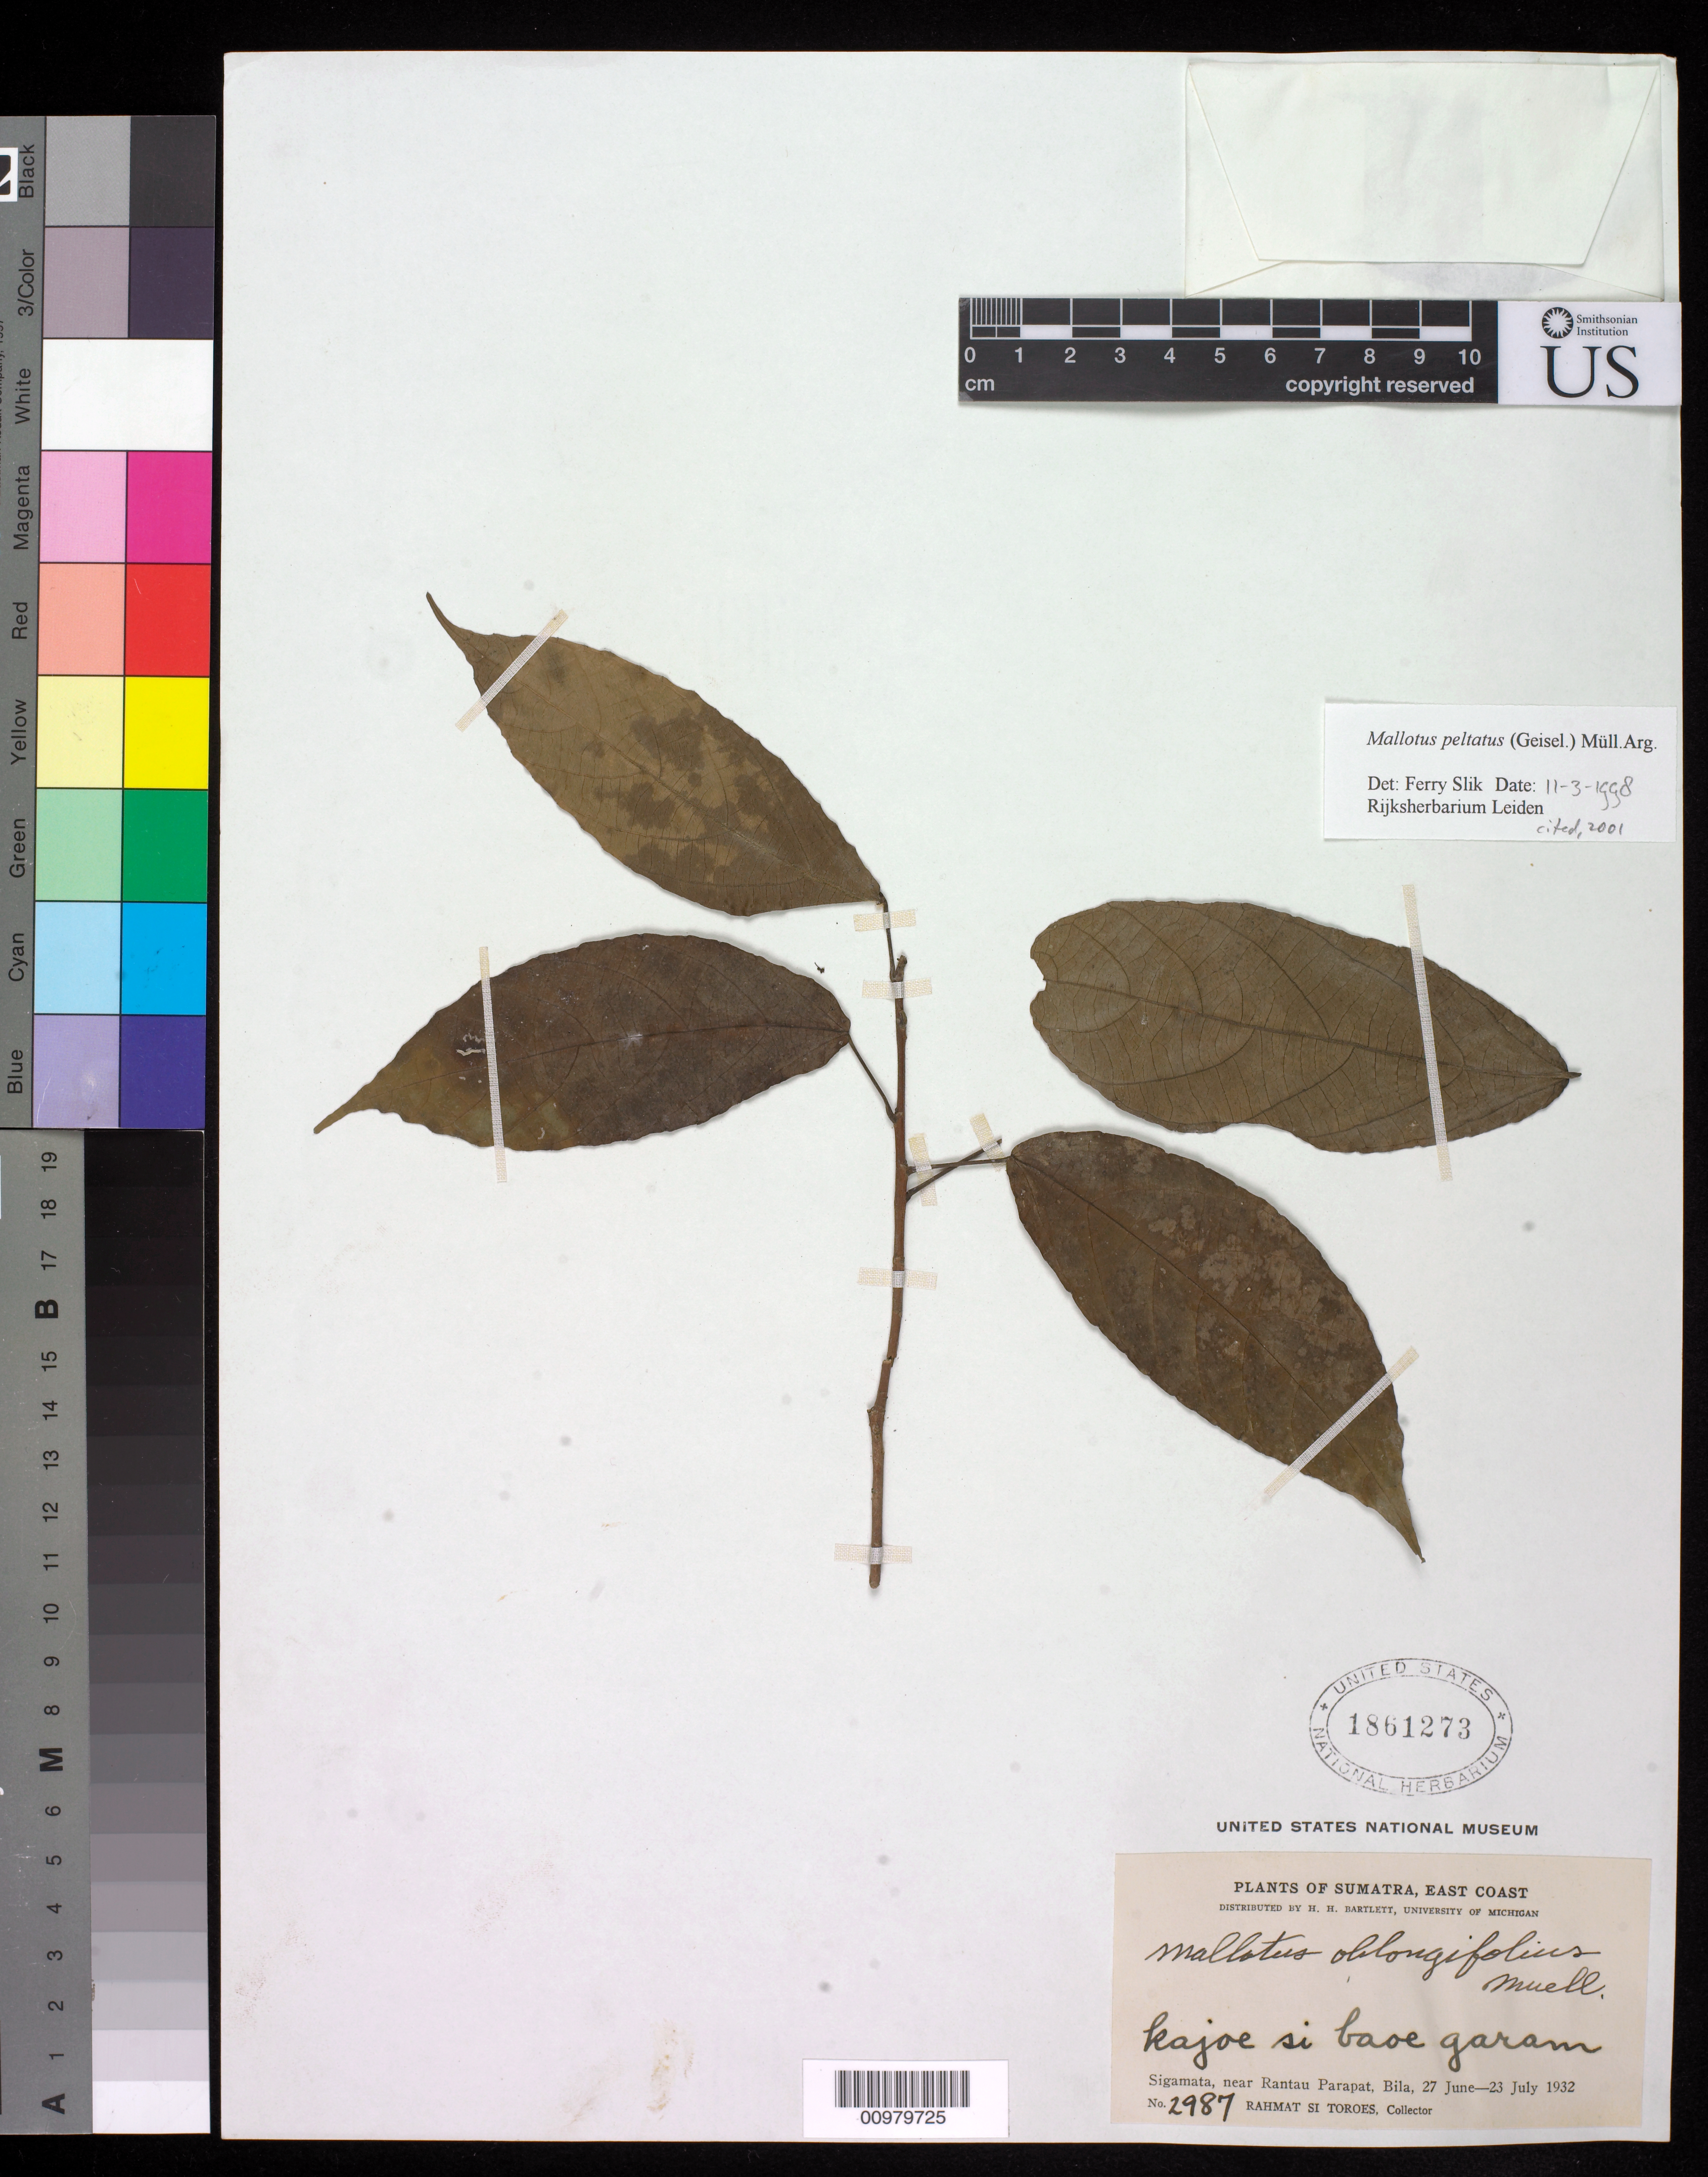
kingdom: Plantae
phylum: Tracheophyta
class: Magnoliopsida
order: Malpighiales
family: Euphorbiaceae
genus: Mallotus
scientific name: Mallotus peltatus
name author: (Geiseler) Müll. Arg.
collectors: Rahmat Si Boeea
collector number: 2987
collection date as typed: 27 Jun 1932 to 23 Jul 1932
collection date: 1932-06-27/1932-07-23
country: Indonesia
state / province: Sumatra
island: Sumatra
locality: near Rantau Parapat, Sigamata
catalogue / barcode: US 1861273